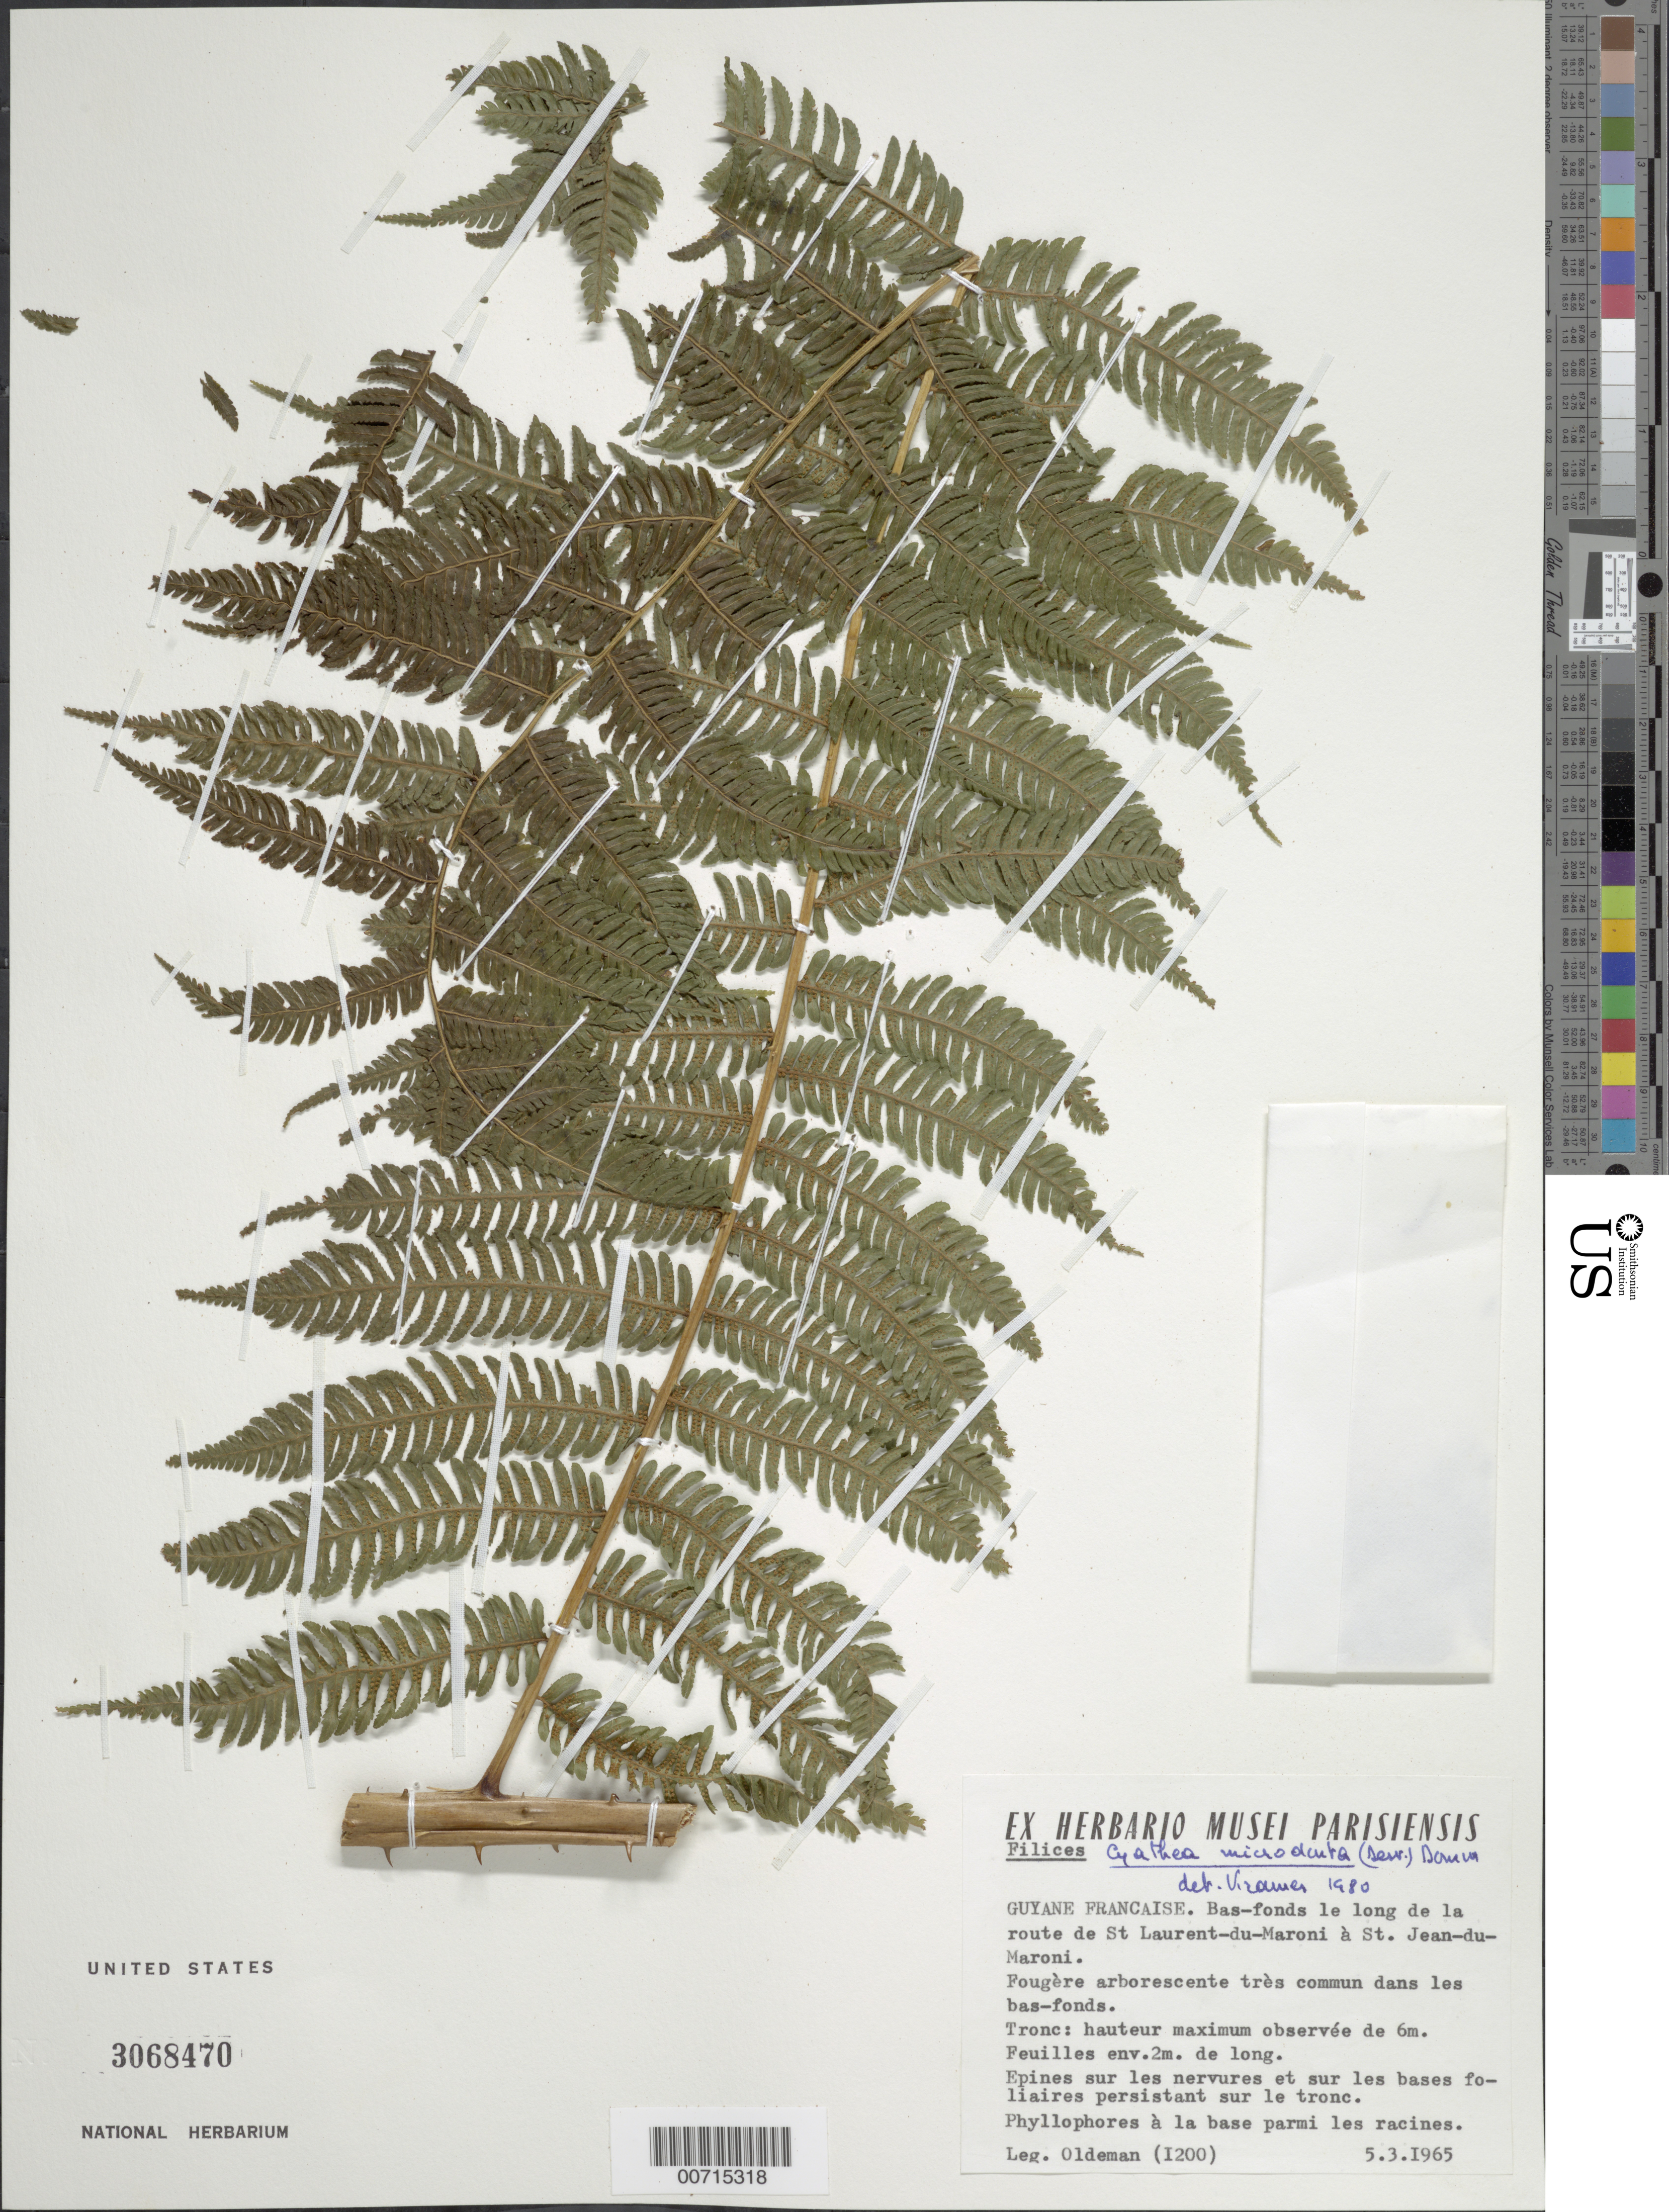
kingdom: Plantae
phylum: Tracheophyta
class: Polypodiopsida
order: Cyatheales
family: Cyatheaceae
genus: Cyathea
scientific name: Cyathea microdonta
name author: (Desv.) Domin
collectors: R. Oldeman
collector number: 1200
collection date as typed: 5-Mar-65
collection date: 1965-03-05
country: French Guiana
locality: Route de St. Laurent du Maroni a St. Jean du Maroni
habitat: Bas-fonds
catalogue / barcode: US 3068470